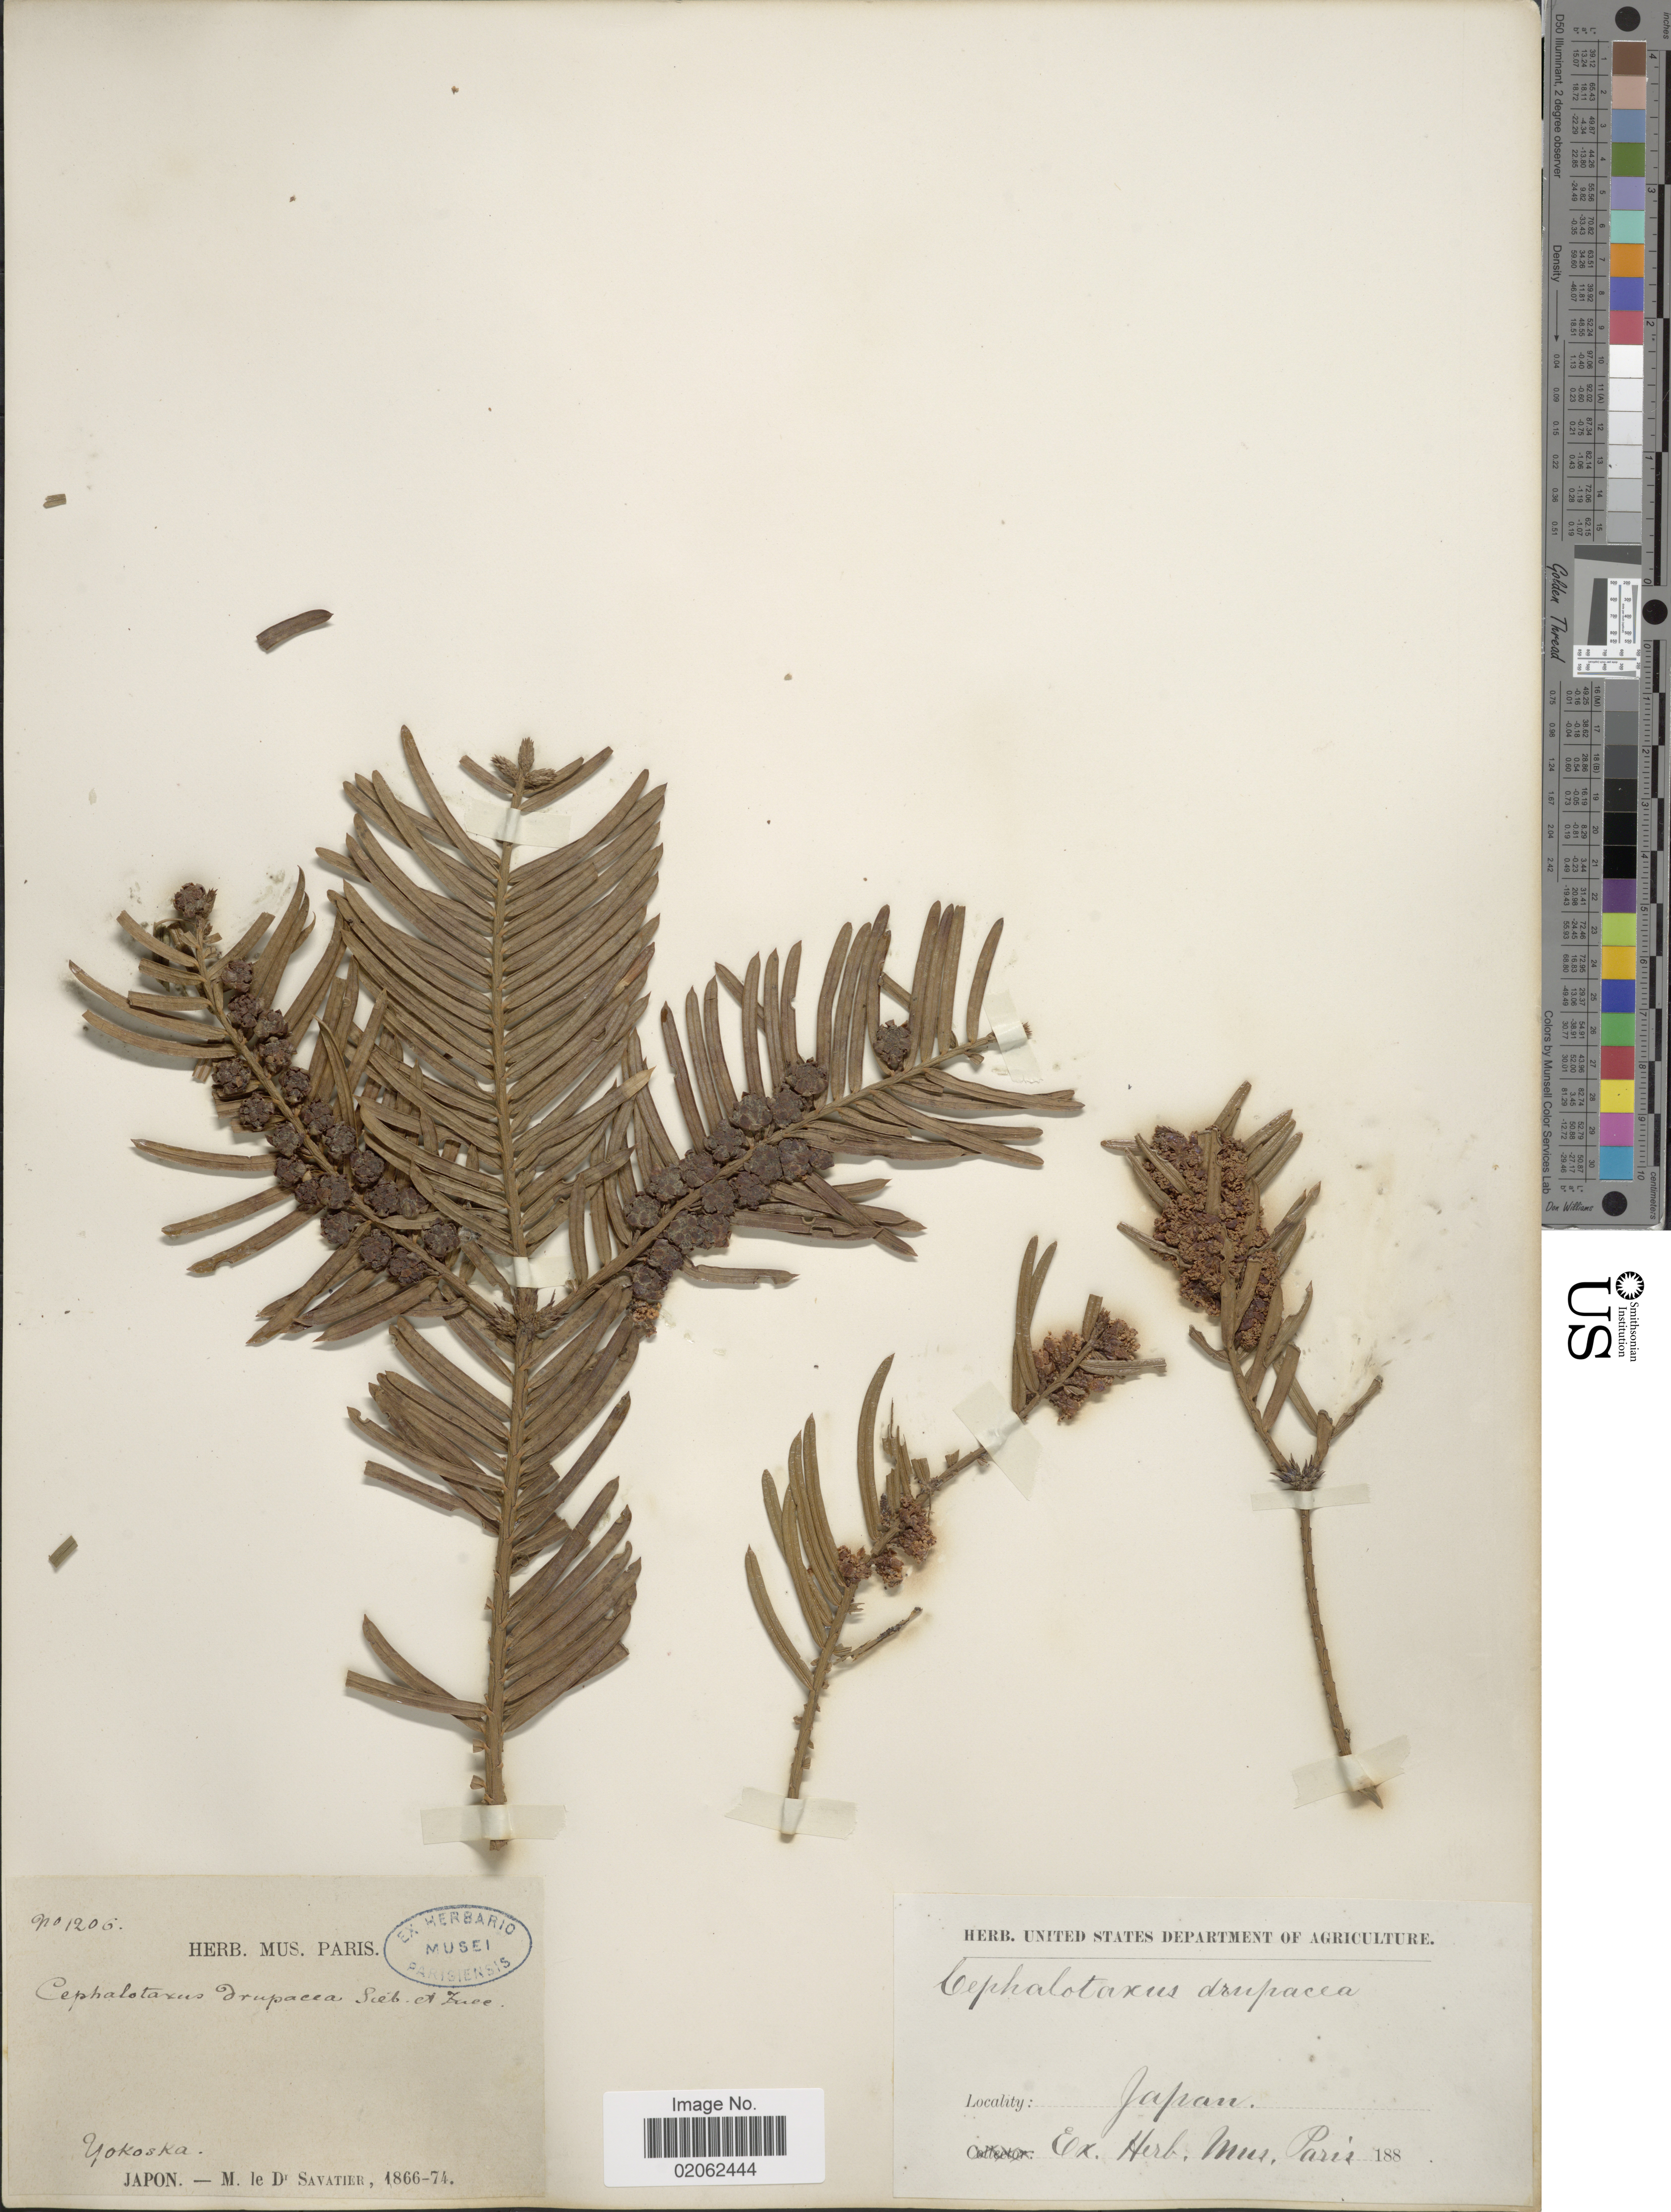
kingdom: Plantae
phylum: Tracheophyta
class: Pinopsida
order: Pinales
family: Cephalotaxaceae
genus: Cephalotaxus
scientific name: Cephalotaxus harringtonia var. drupacea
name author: (Siebold & Zucc.) Koidz.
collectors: M. Savatier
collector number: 1206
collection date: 1866/1874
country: Japan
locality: Yokoska. Japon